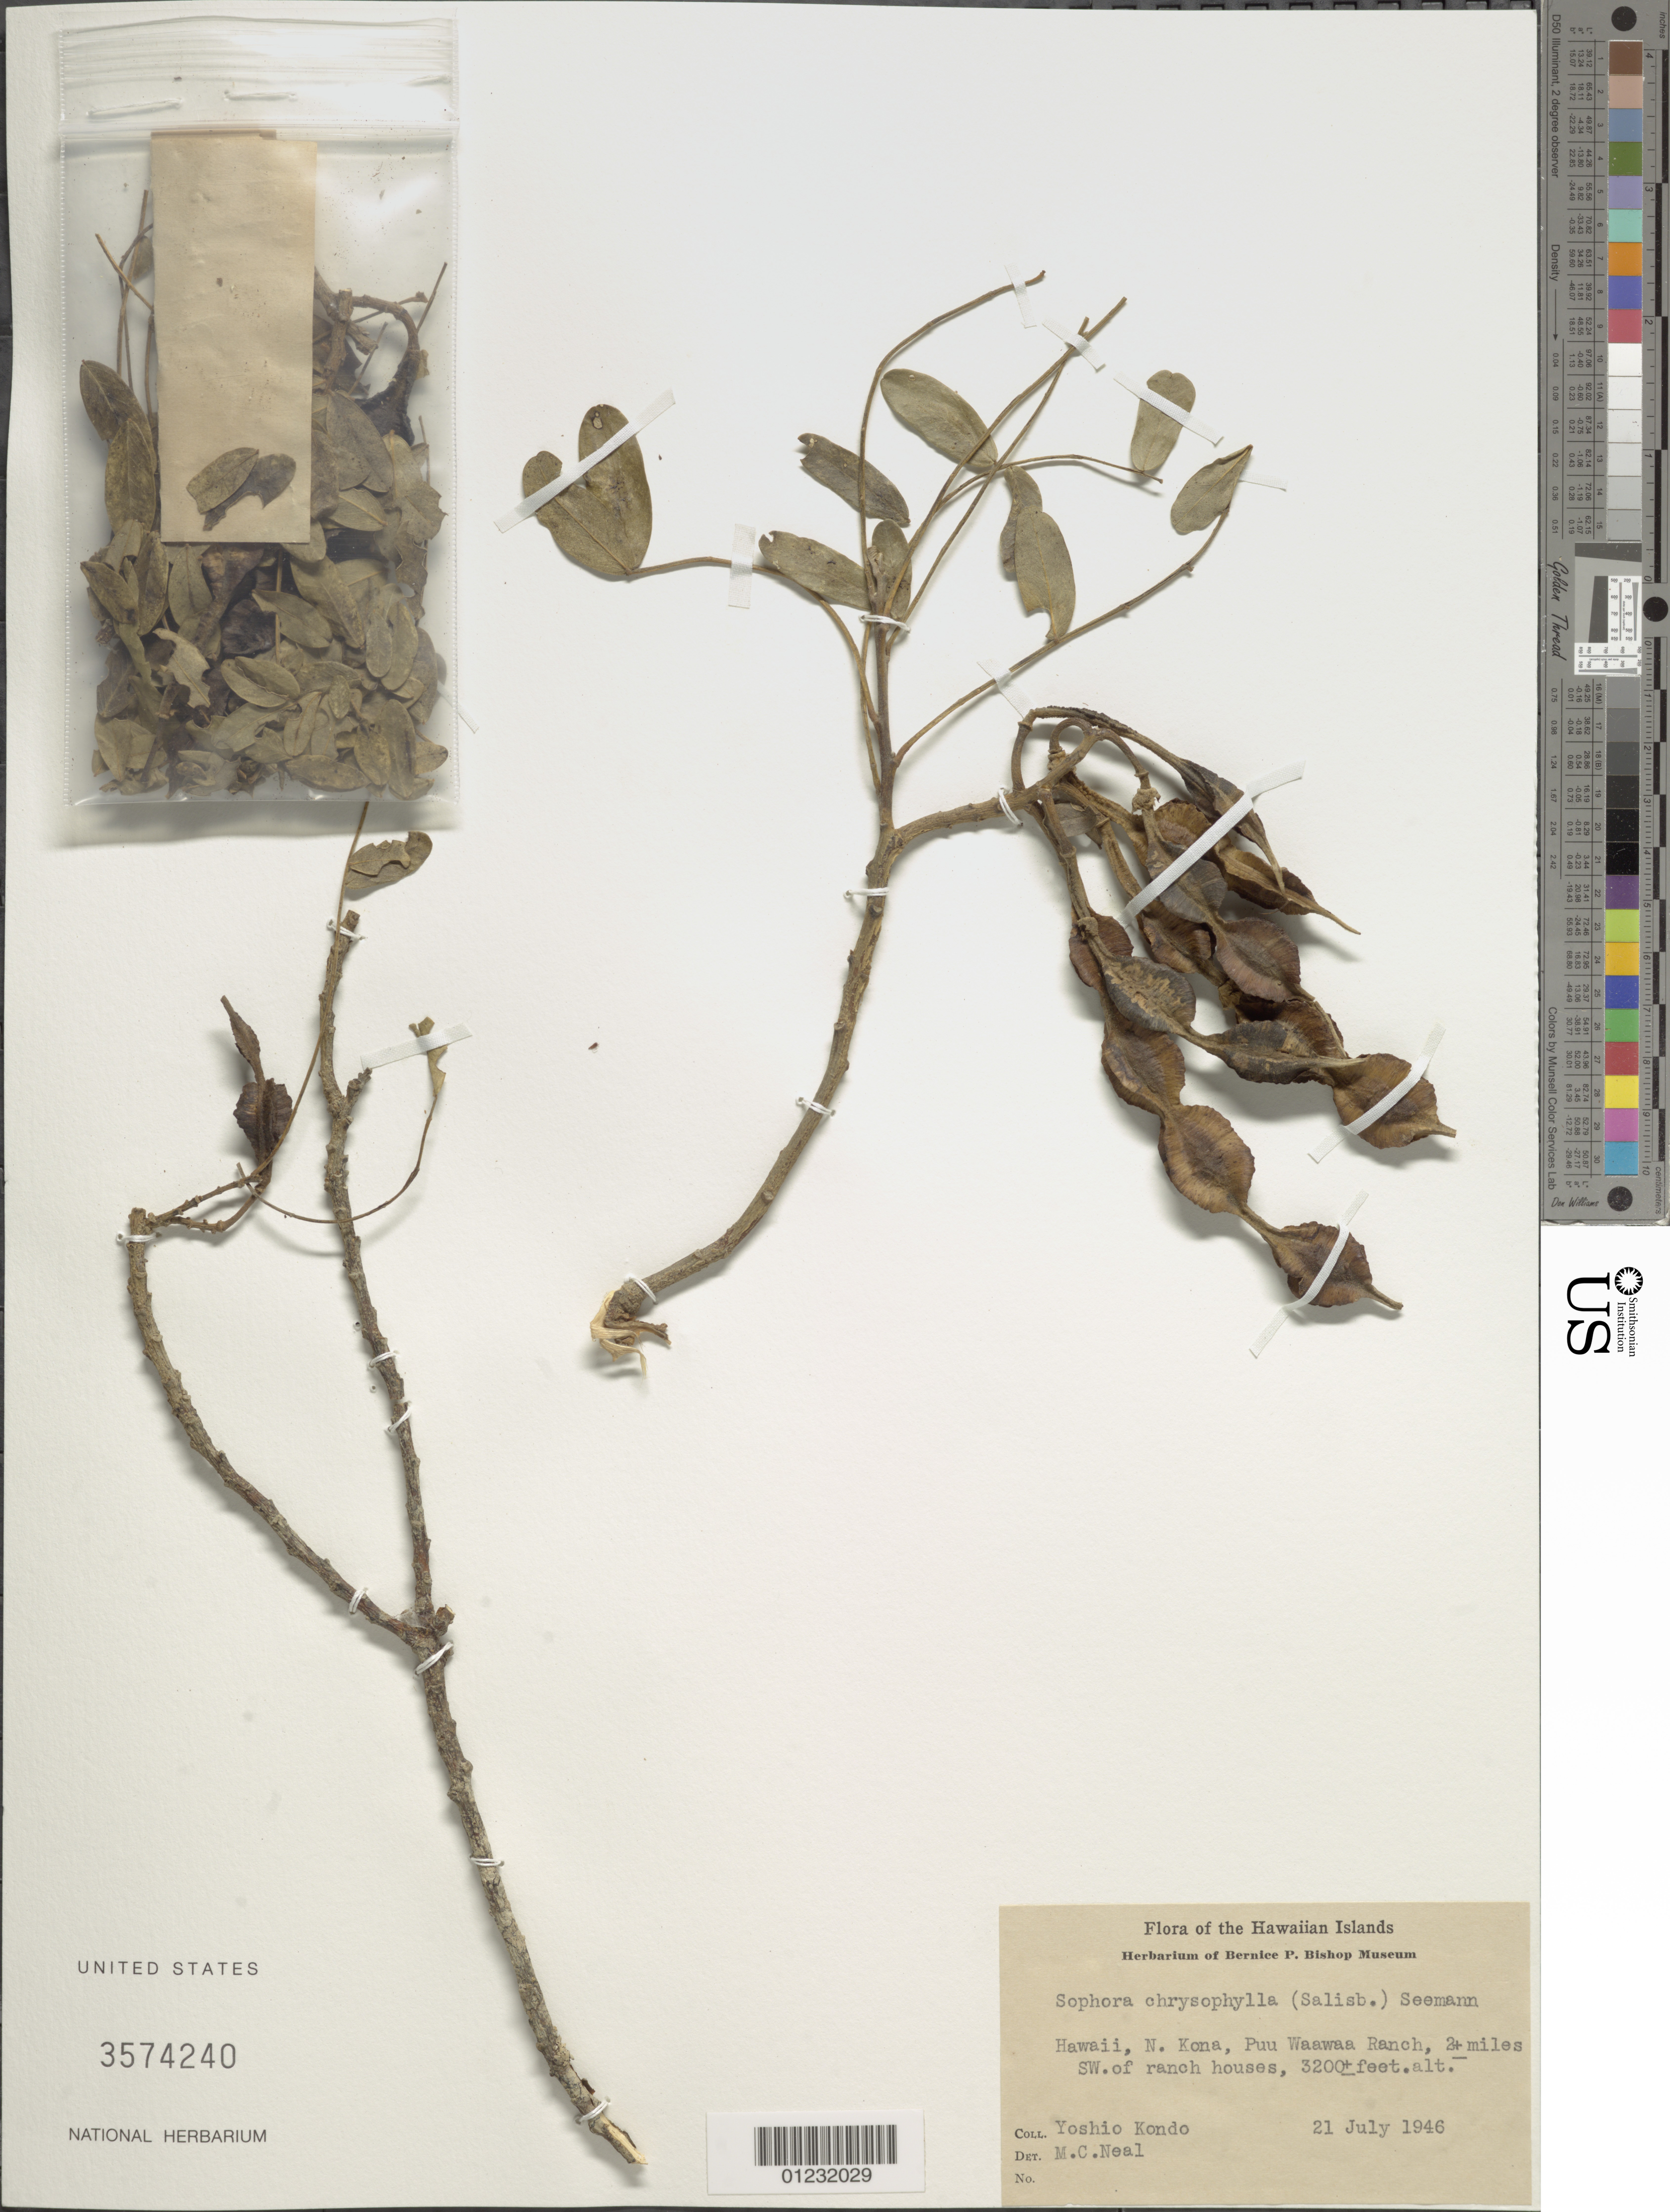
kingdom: Plantae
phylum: Tracheophyta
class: Magnoliopsida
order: Malpighiales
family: Euphorbiaceae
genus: Codiaeum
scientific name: Codiaeum variegatum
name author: (L.) Rumph. ex A. Juss.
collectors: M. Neal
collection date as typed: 3 Apr 1949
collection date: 1949-04-03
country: United States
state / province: Hawaii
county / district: Honolulu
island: Oahu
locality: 42 Coelho Way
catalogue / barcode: US 3574239